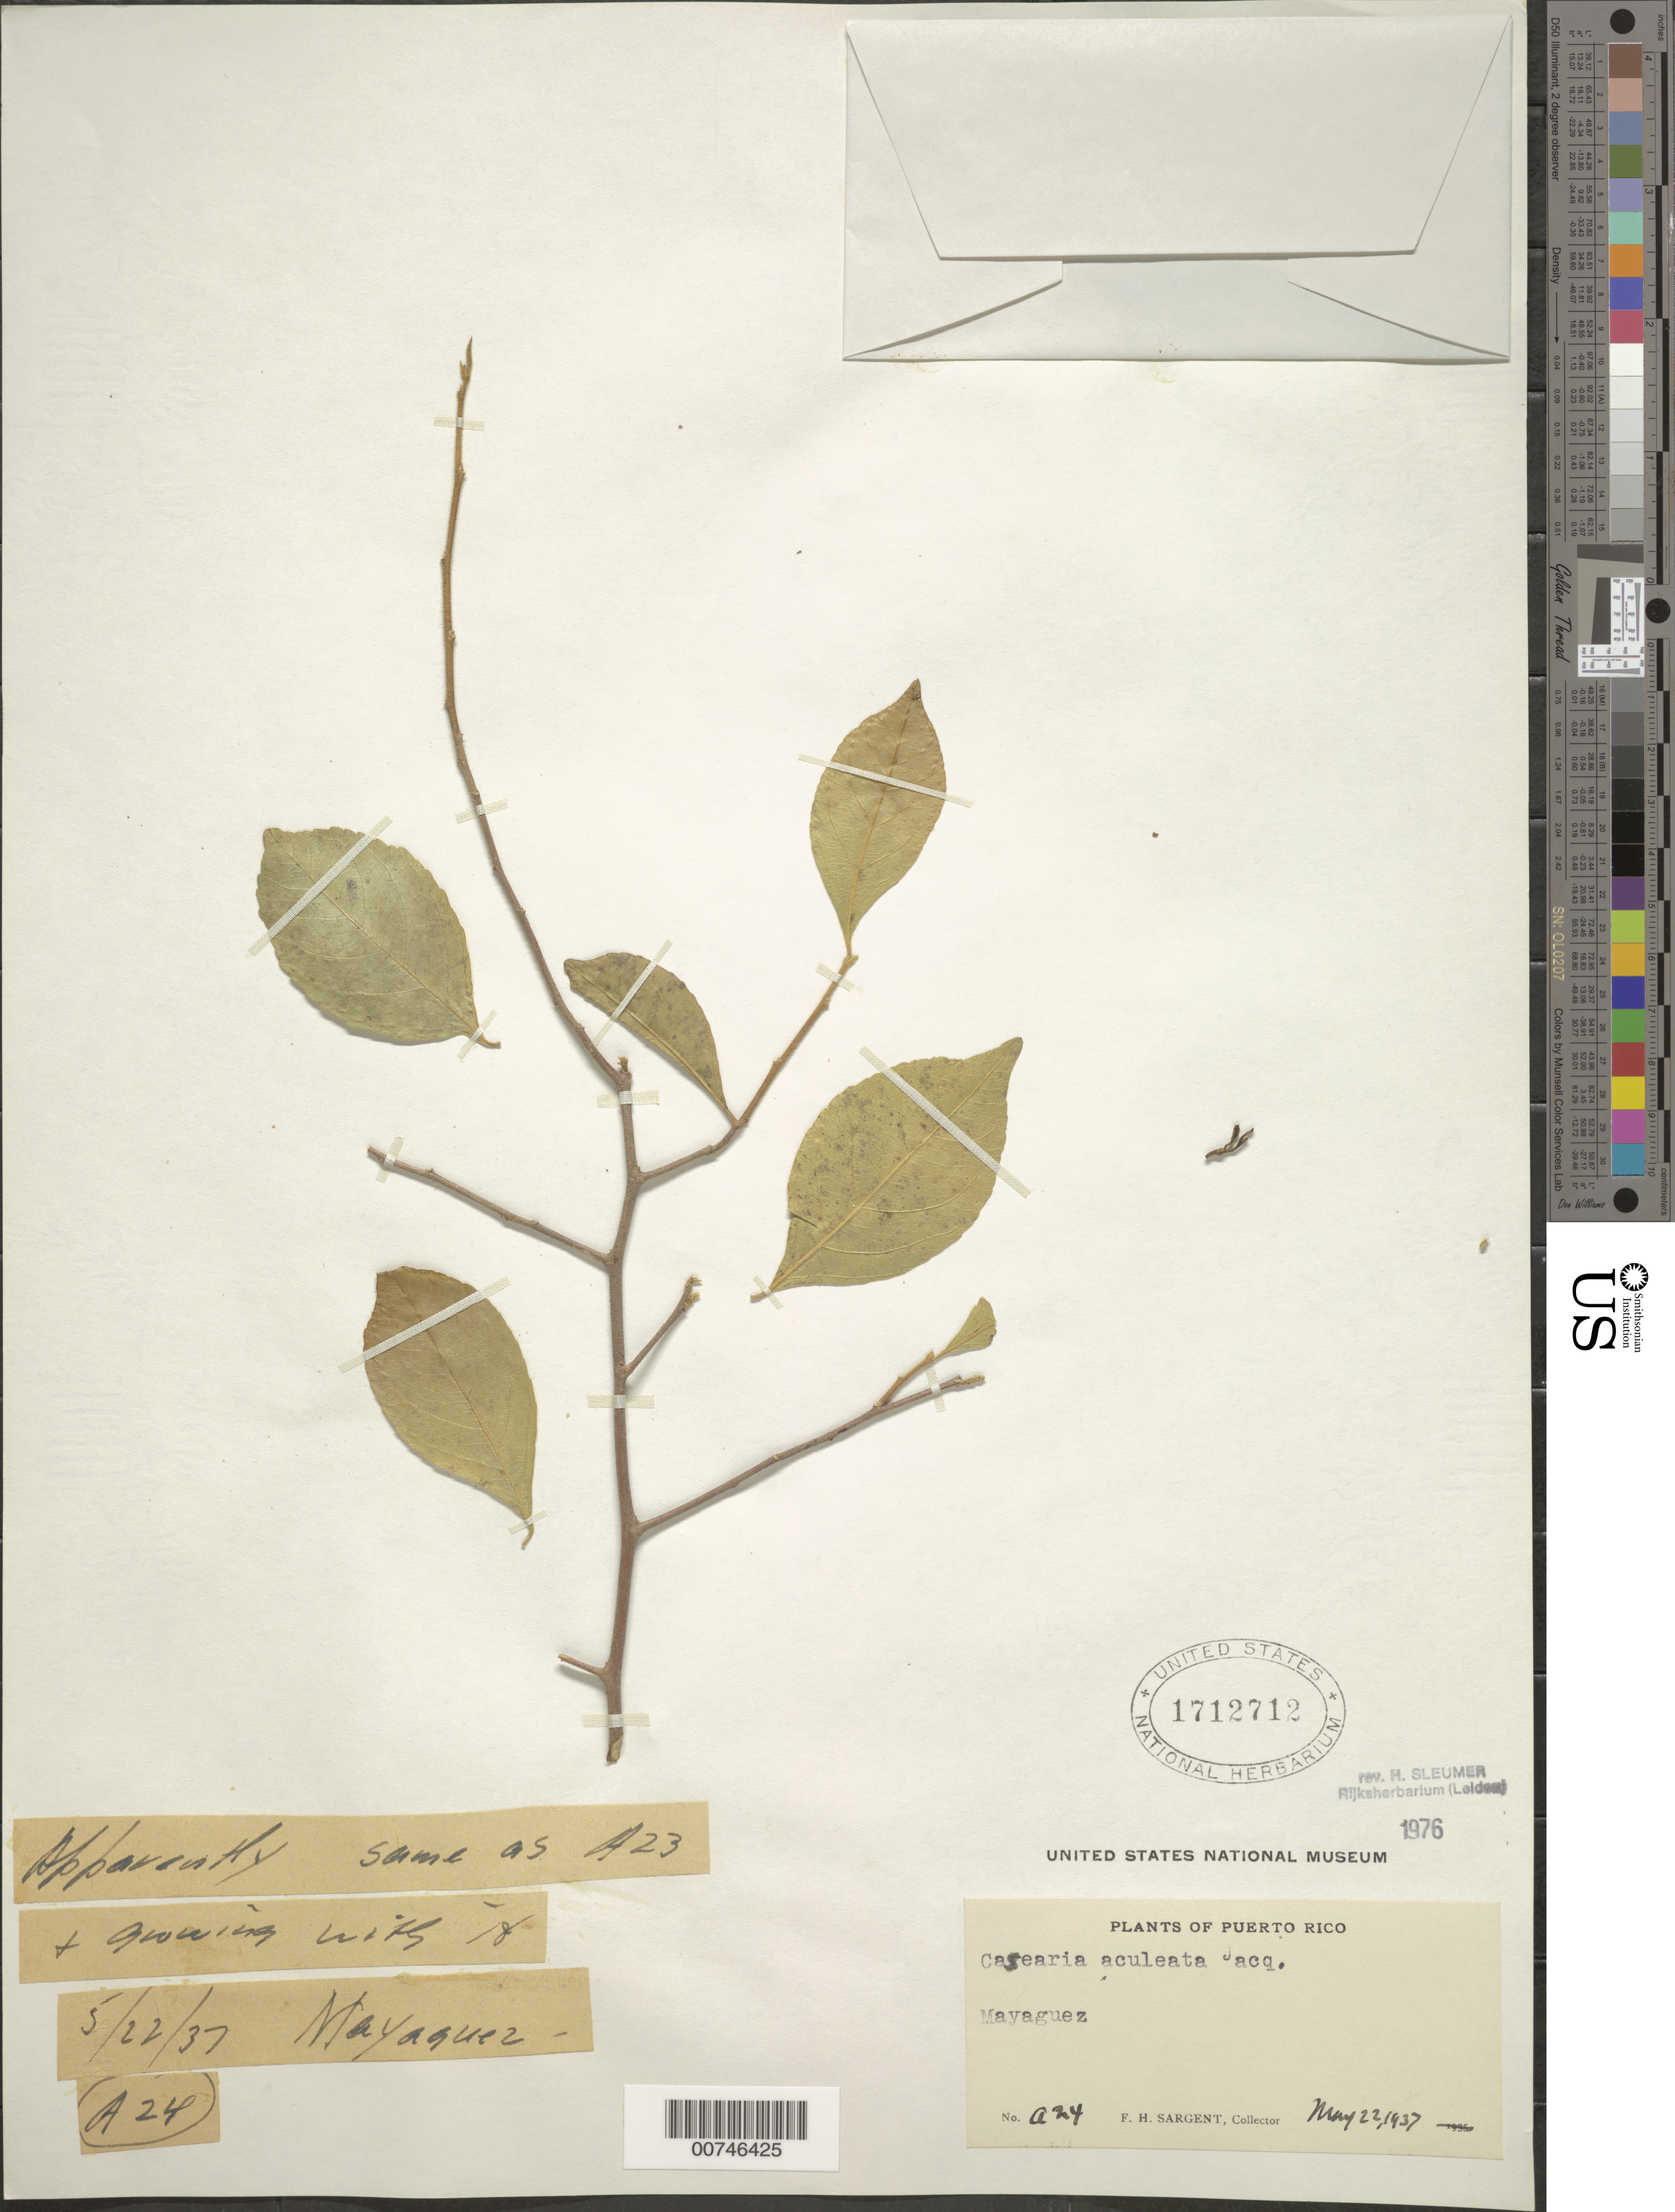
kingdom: Plantae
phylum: Tracheophyta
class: Magnoliopsida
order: Malpighiales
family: Salicaceae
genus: Casearia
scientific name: Casearia aculeata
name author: Jacq.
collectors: F. H. Sargent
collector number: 24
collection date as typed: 22 May 1937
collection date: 1937-05-22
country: Puerto Rico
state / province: Mayagüez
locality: Mayaguez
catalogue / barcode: US 1712712